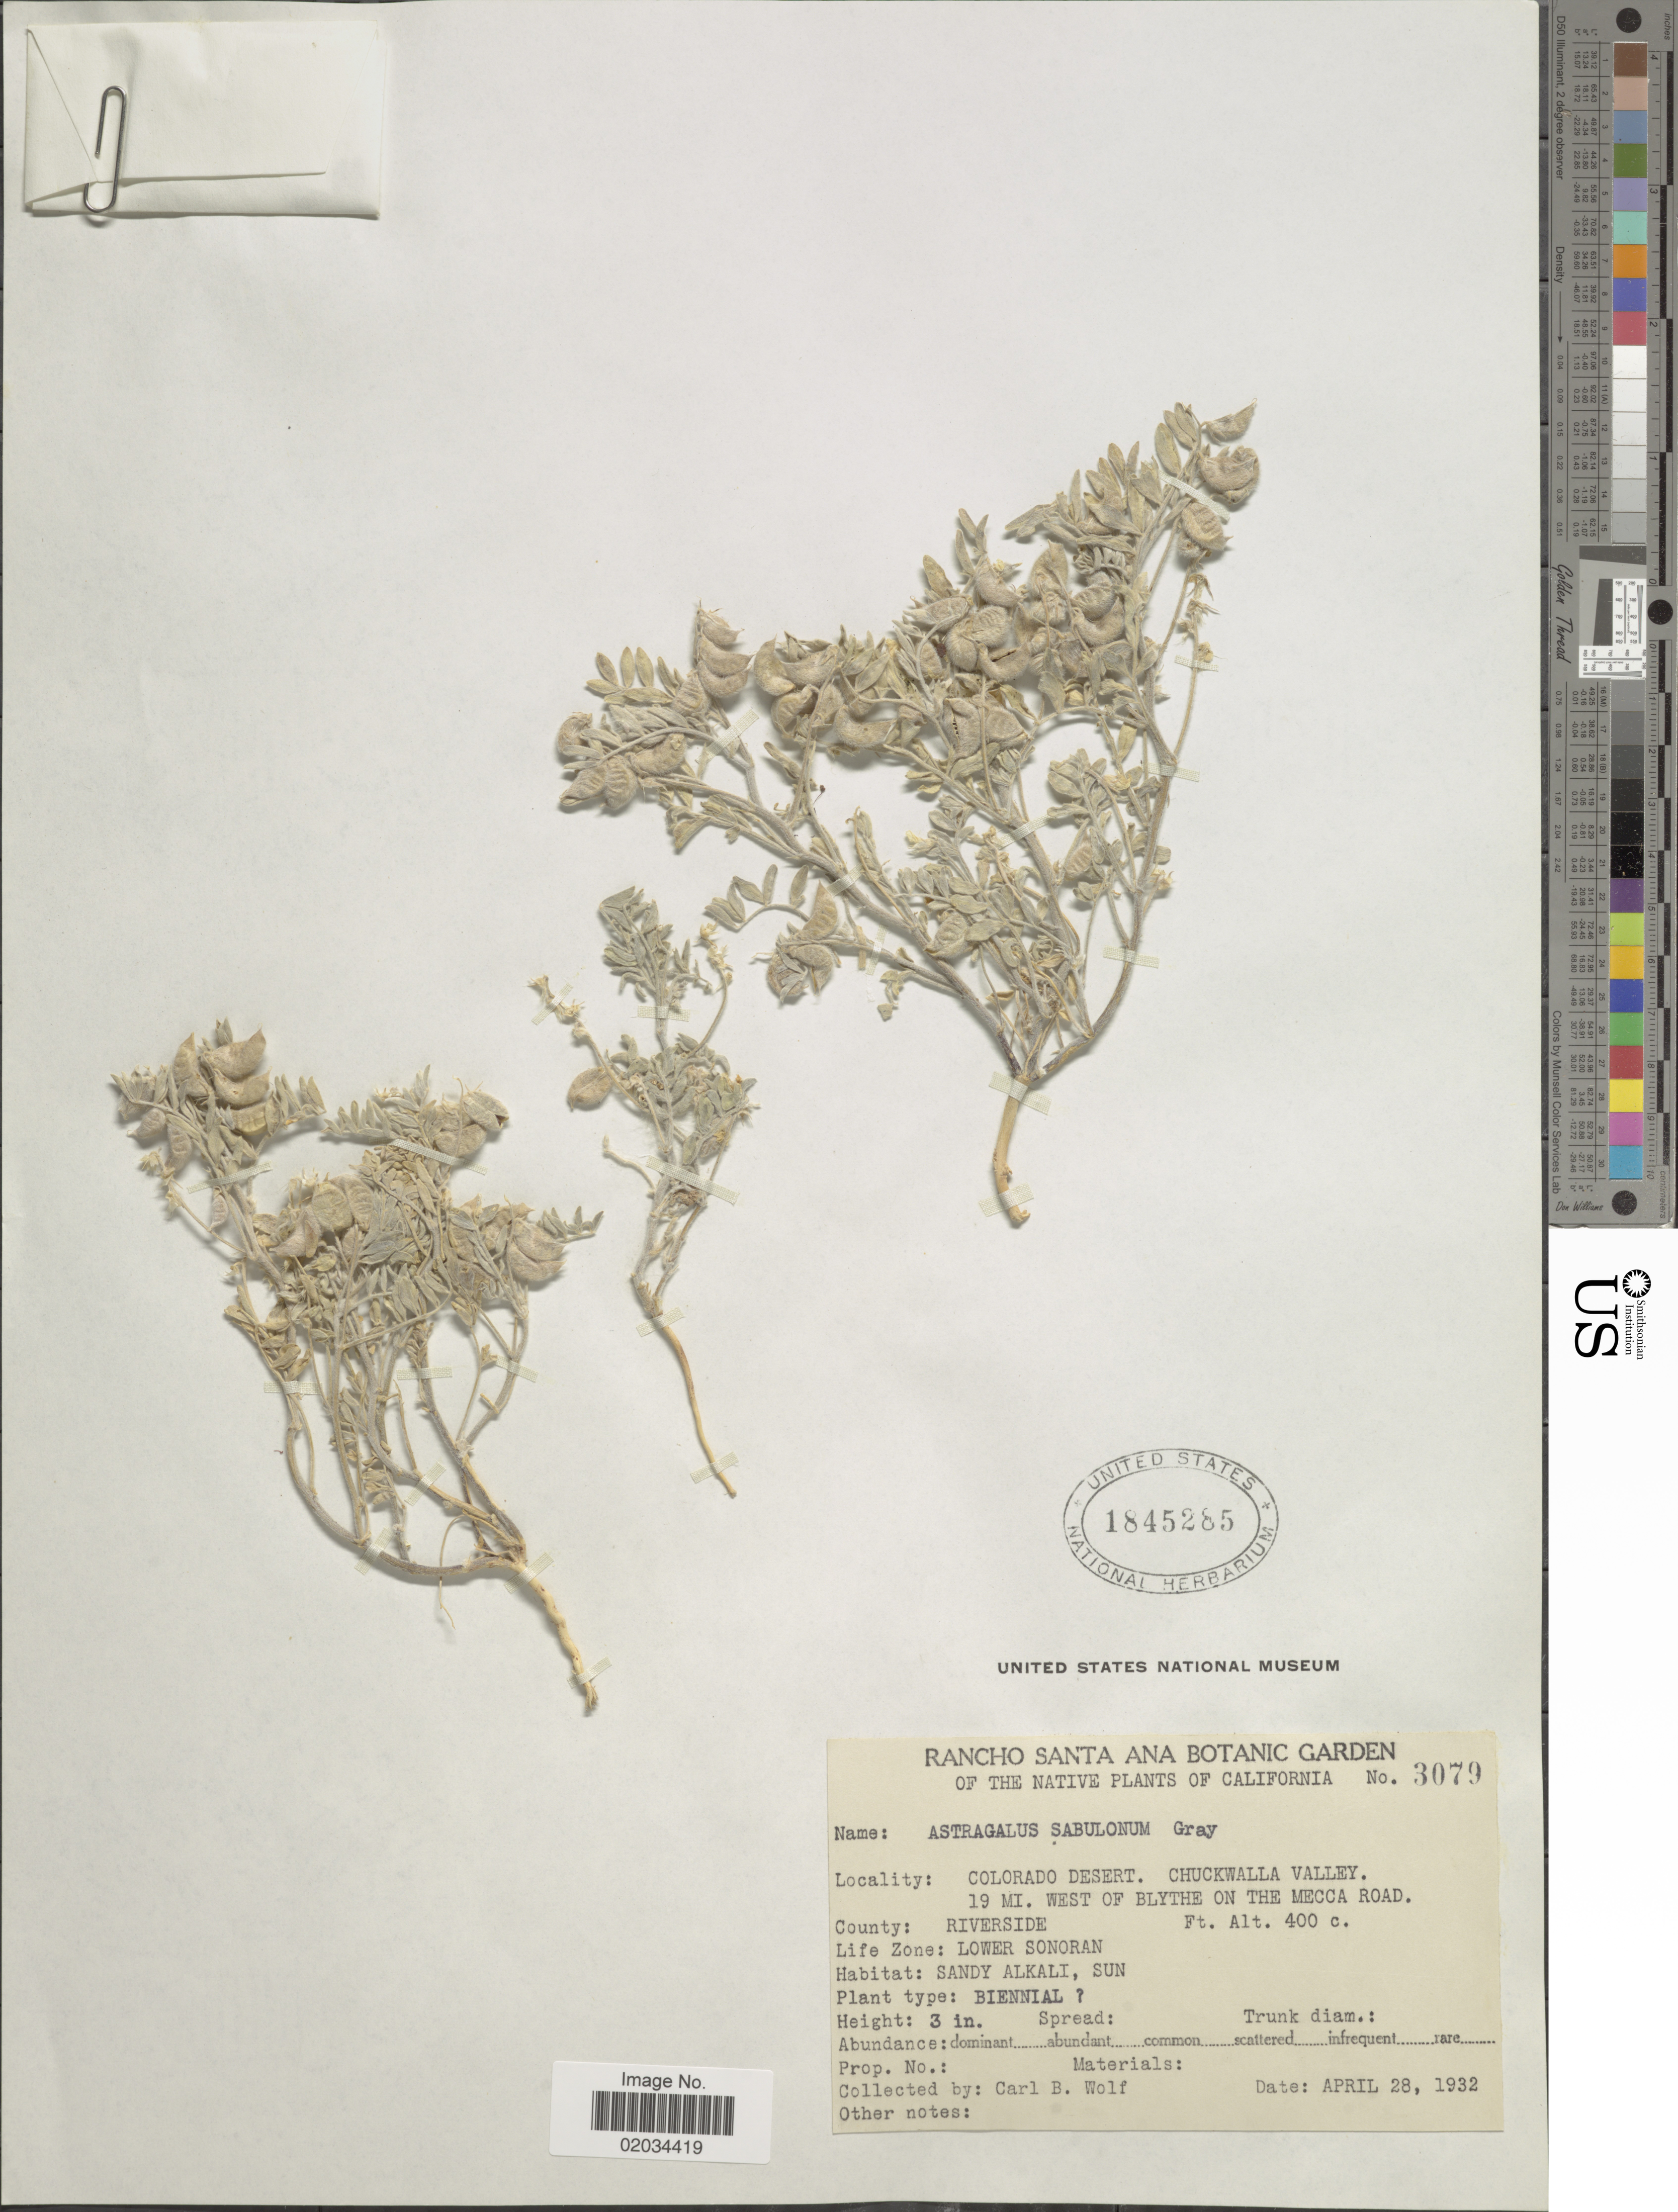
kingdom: Plantae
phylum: Tracheophyta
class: Magnoliopsida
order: Fabales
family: Fabaceae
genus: Astragalus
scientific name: Astragalus sabulonum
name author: A. Gray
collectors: C. B. Wolf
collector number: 3079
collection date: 1932-04-28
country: United States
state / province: California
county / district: Riverside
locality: Colorado Desert, Chuckwalla Valley, 19 mi west of Blythe on the Mecca Road, County Riverside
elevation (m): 122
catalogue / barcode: US 1845285